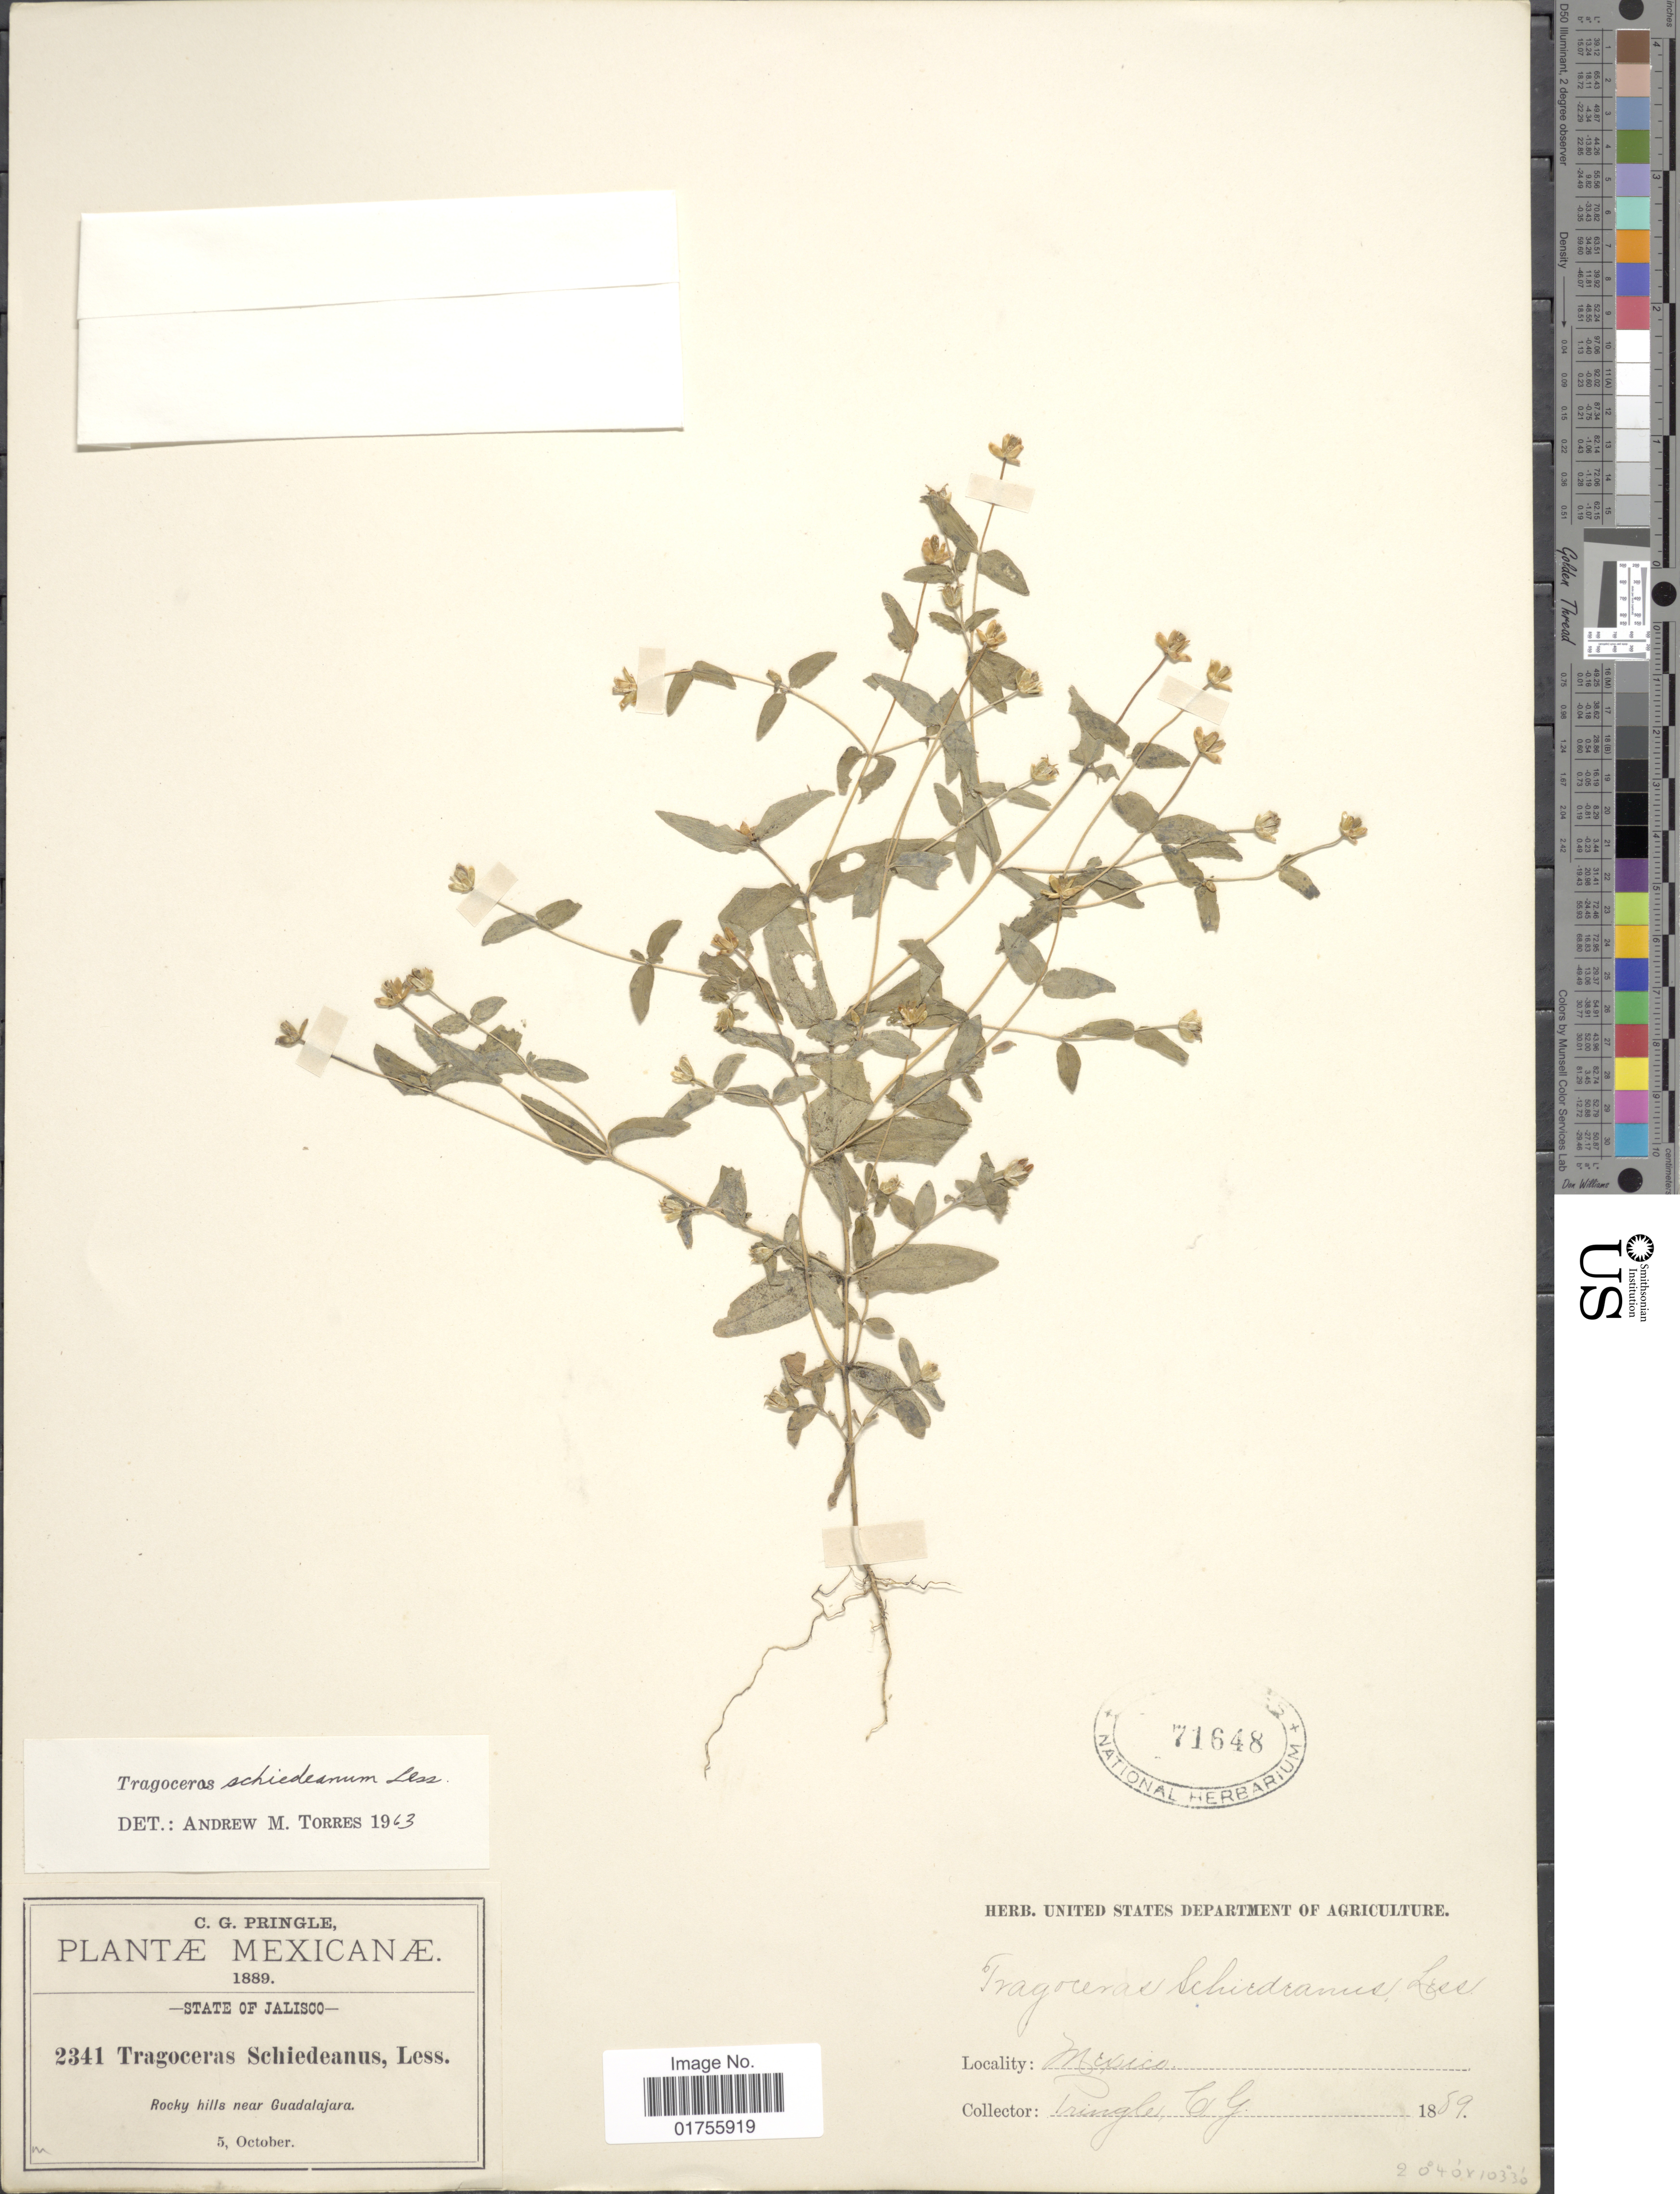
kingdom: Plantae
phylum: Tracheophyta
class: Magnoliopsida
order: Asterales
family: Asteraceae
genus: Tragoceros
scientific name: Tragoceros schiedeanum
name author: Less.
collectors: C. G. Pringle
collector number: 2341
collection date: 1889-10-05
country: Mexico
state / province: Jalisco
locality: State of Jalisco, Rocky hills near Guadalajara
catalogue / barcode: US 71648